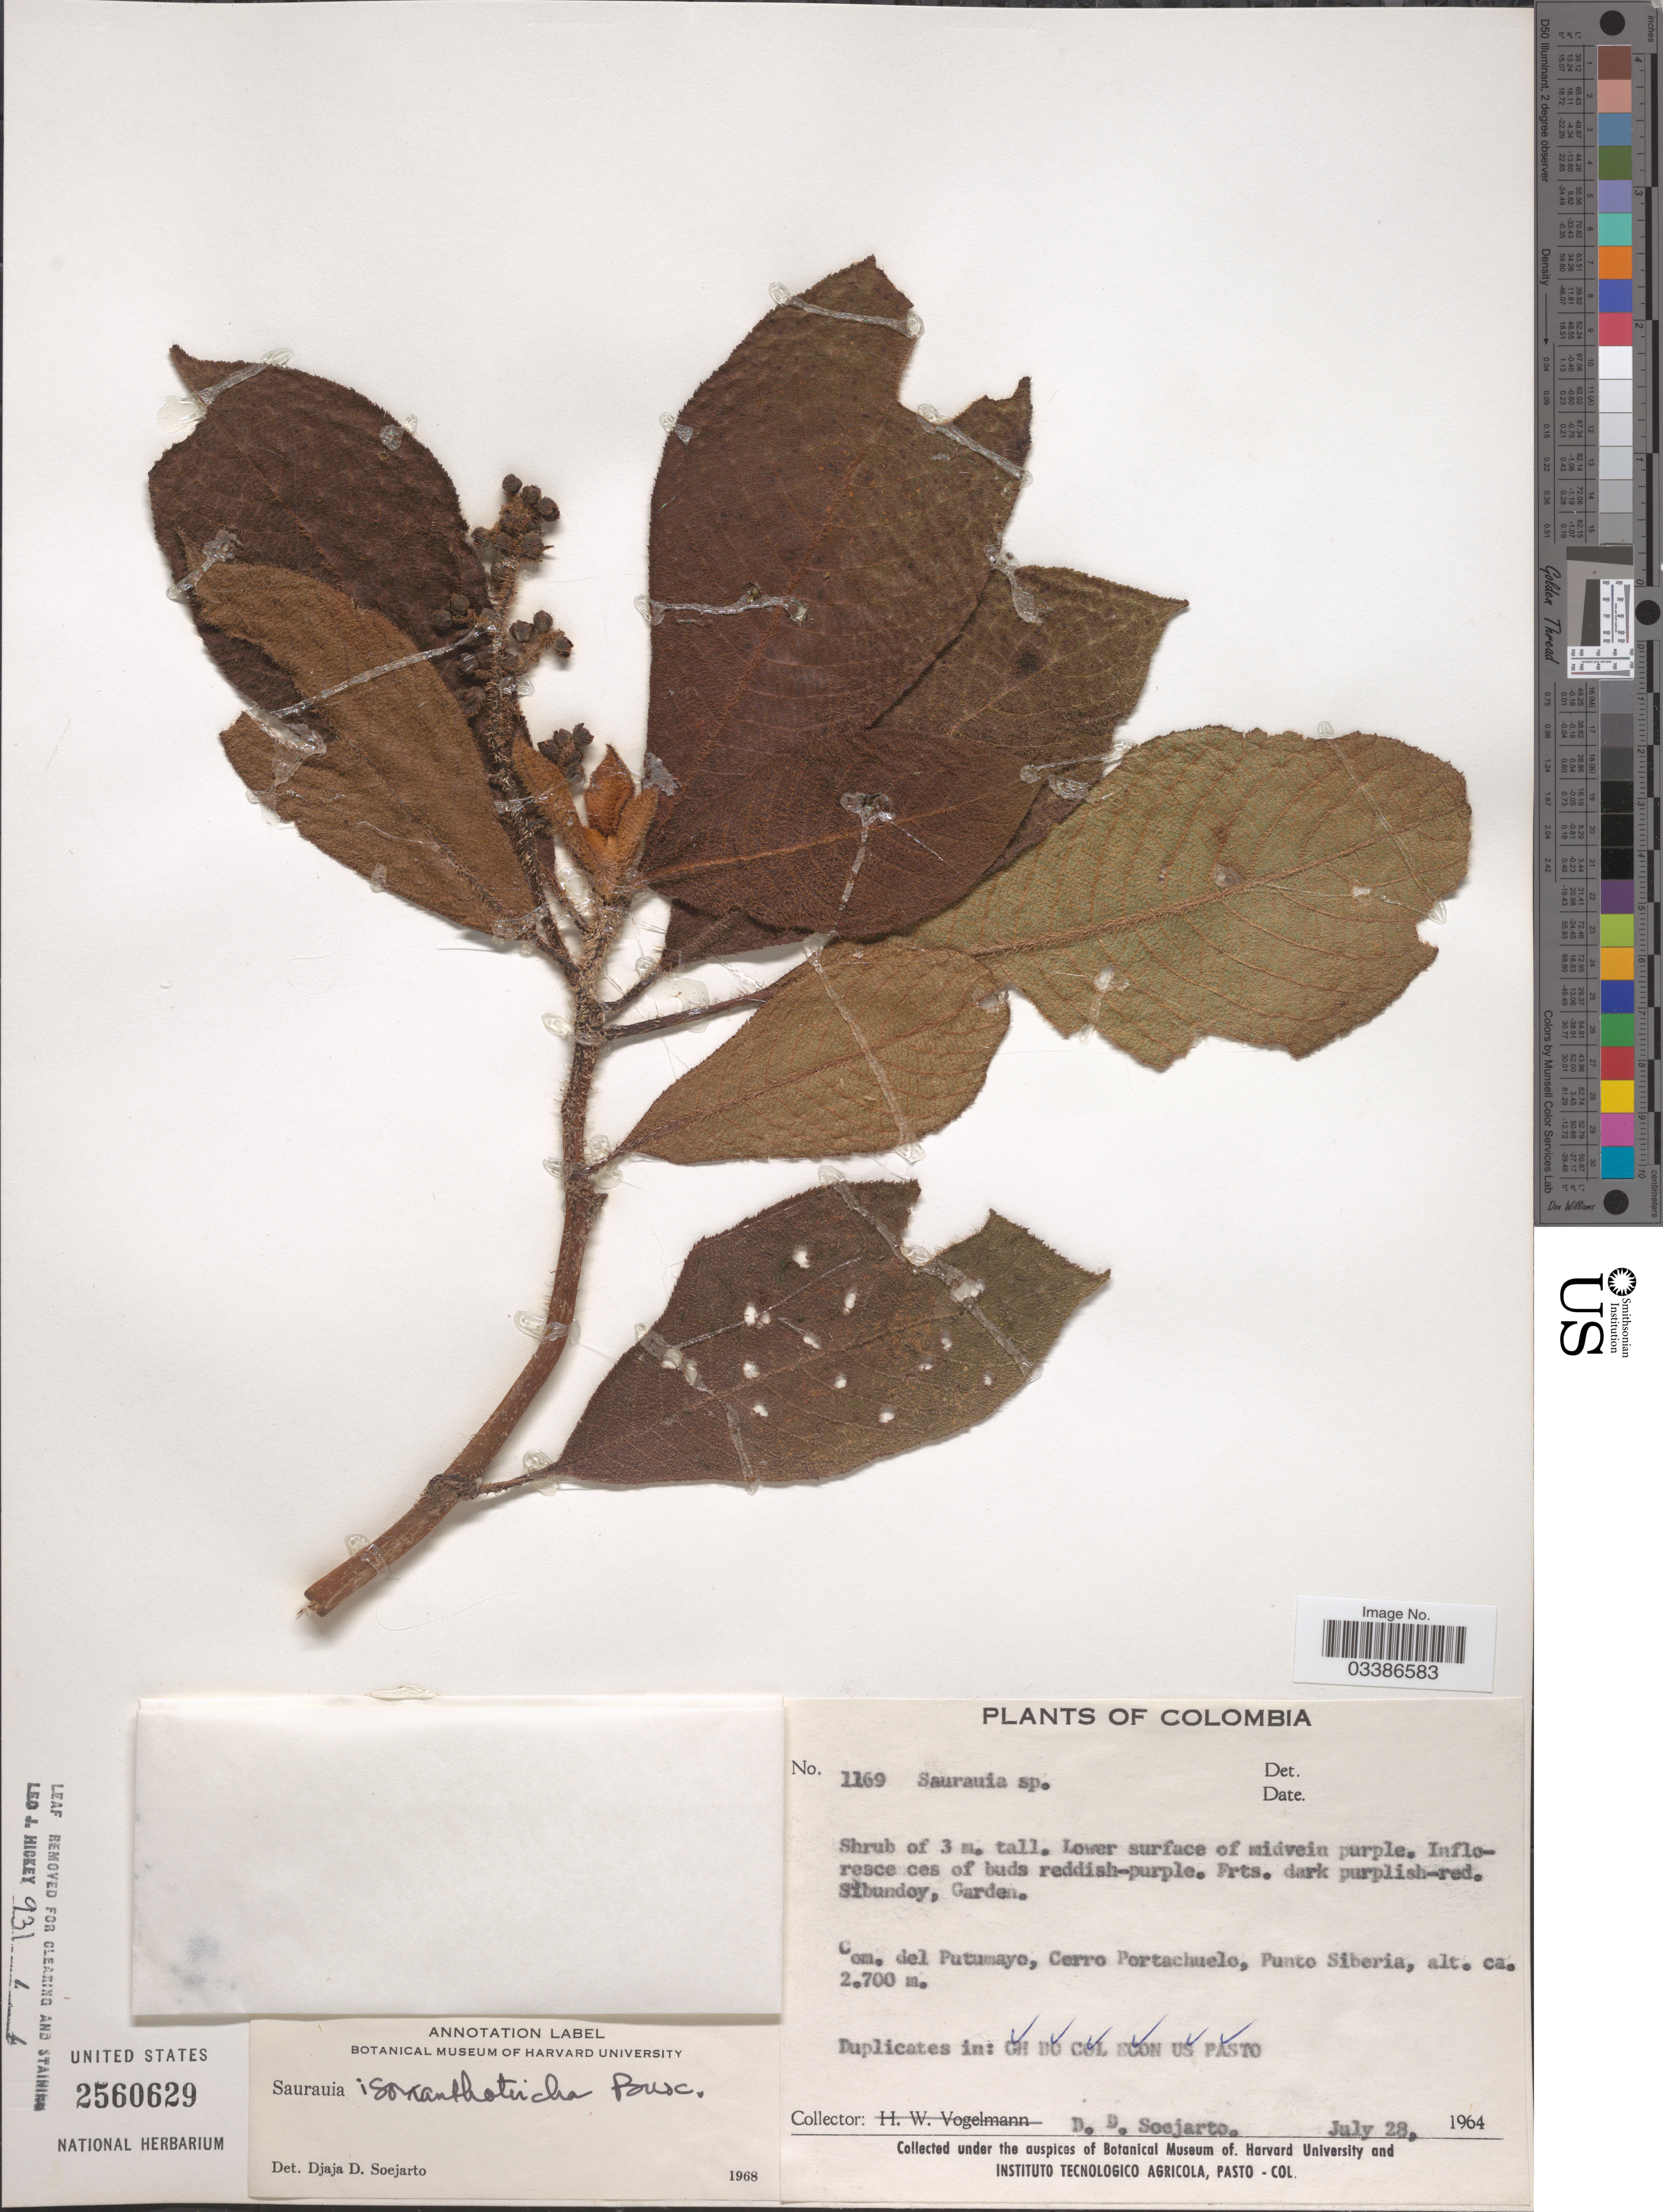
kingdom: Plantae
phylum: Tracheophyta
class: Magnoliopsida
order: Ericales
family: Actinidiaceae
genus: Saurauia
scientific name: Saurauia isoxanthotricha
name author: Buscal.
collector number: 1169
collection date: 1964-07-28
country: Colombia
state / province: Putumayo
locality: Com. del Putumayo, Cerro Portachuelo, Punto Siberia.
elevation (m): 2700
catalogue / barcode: US 2560629